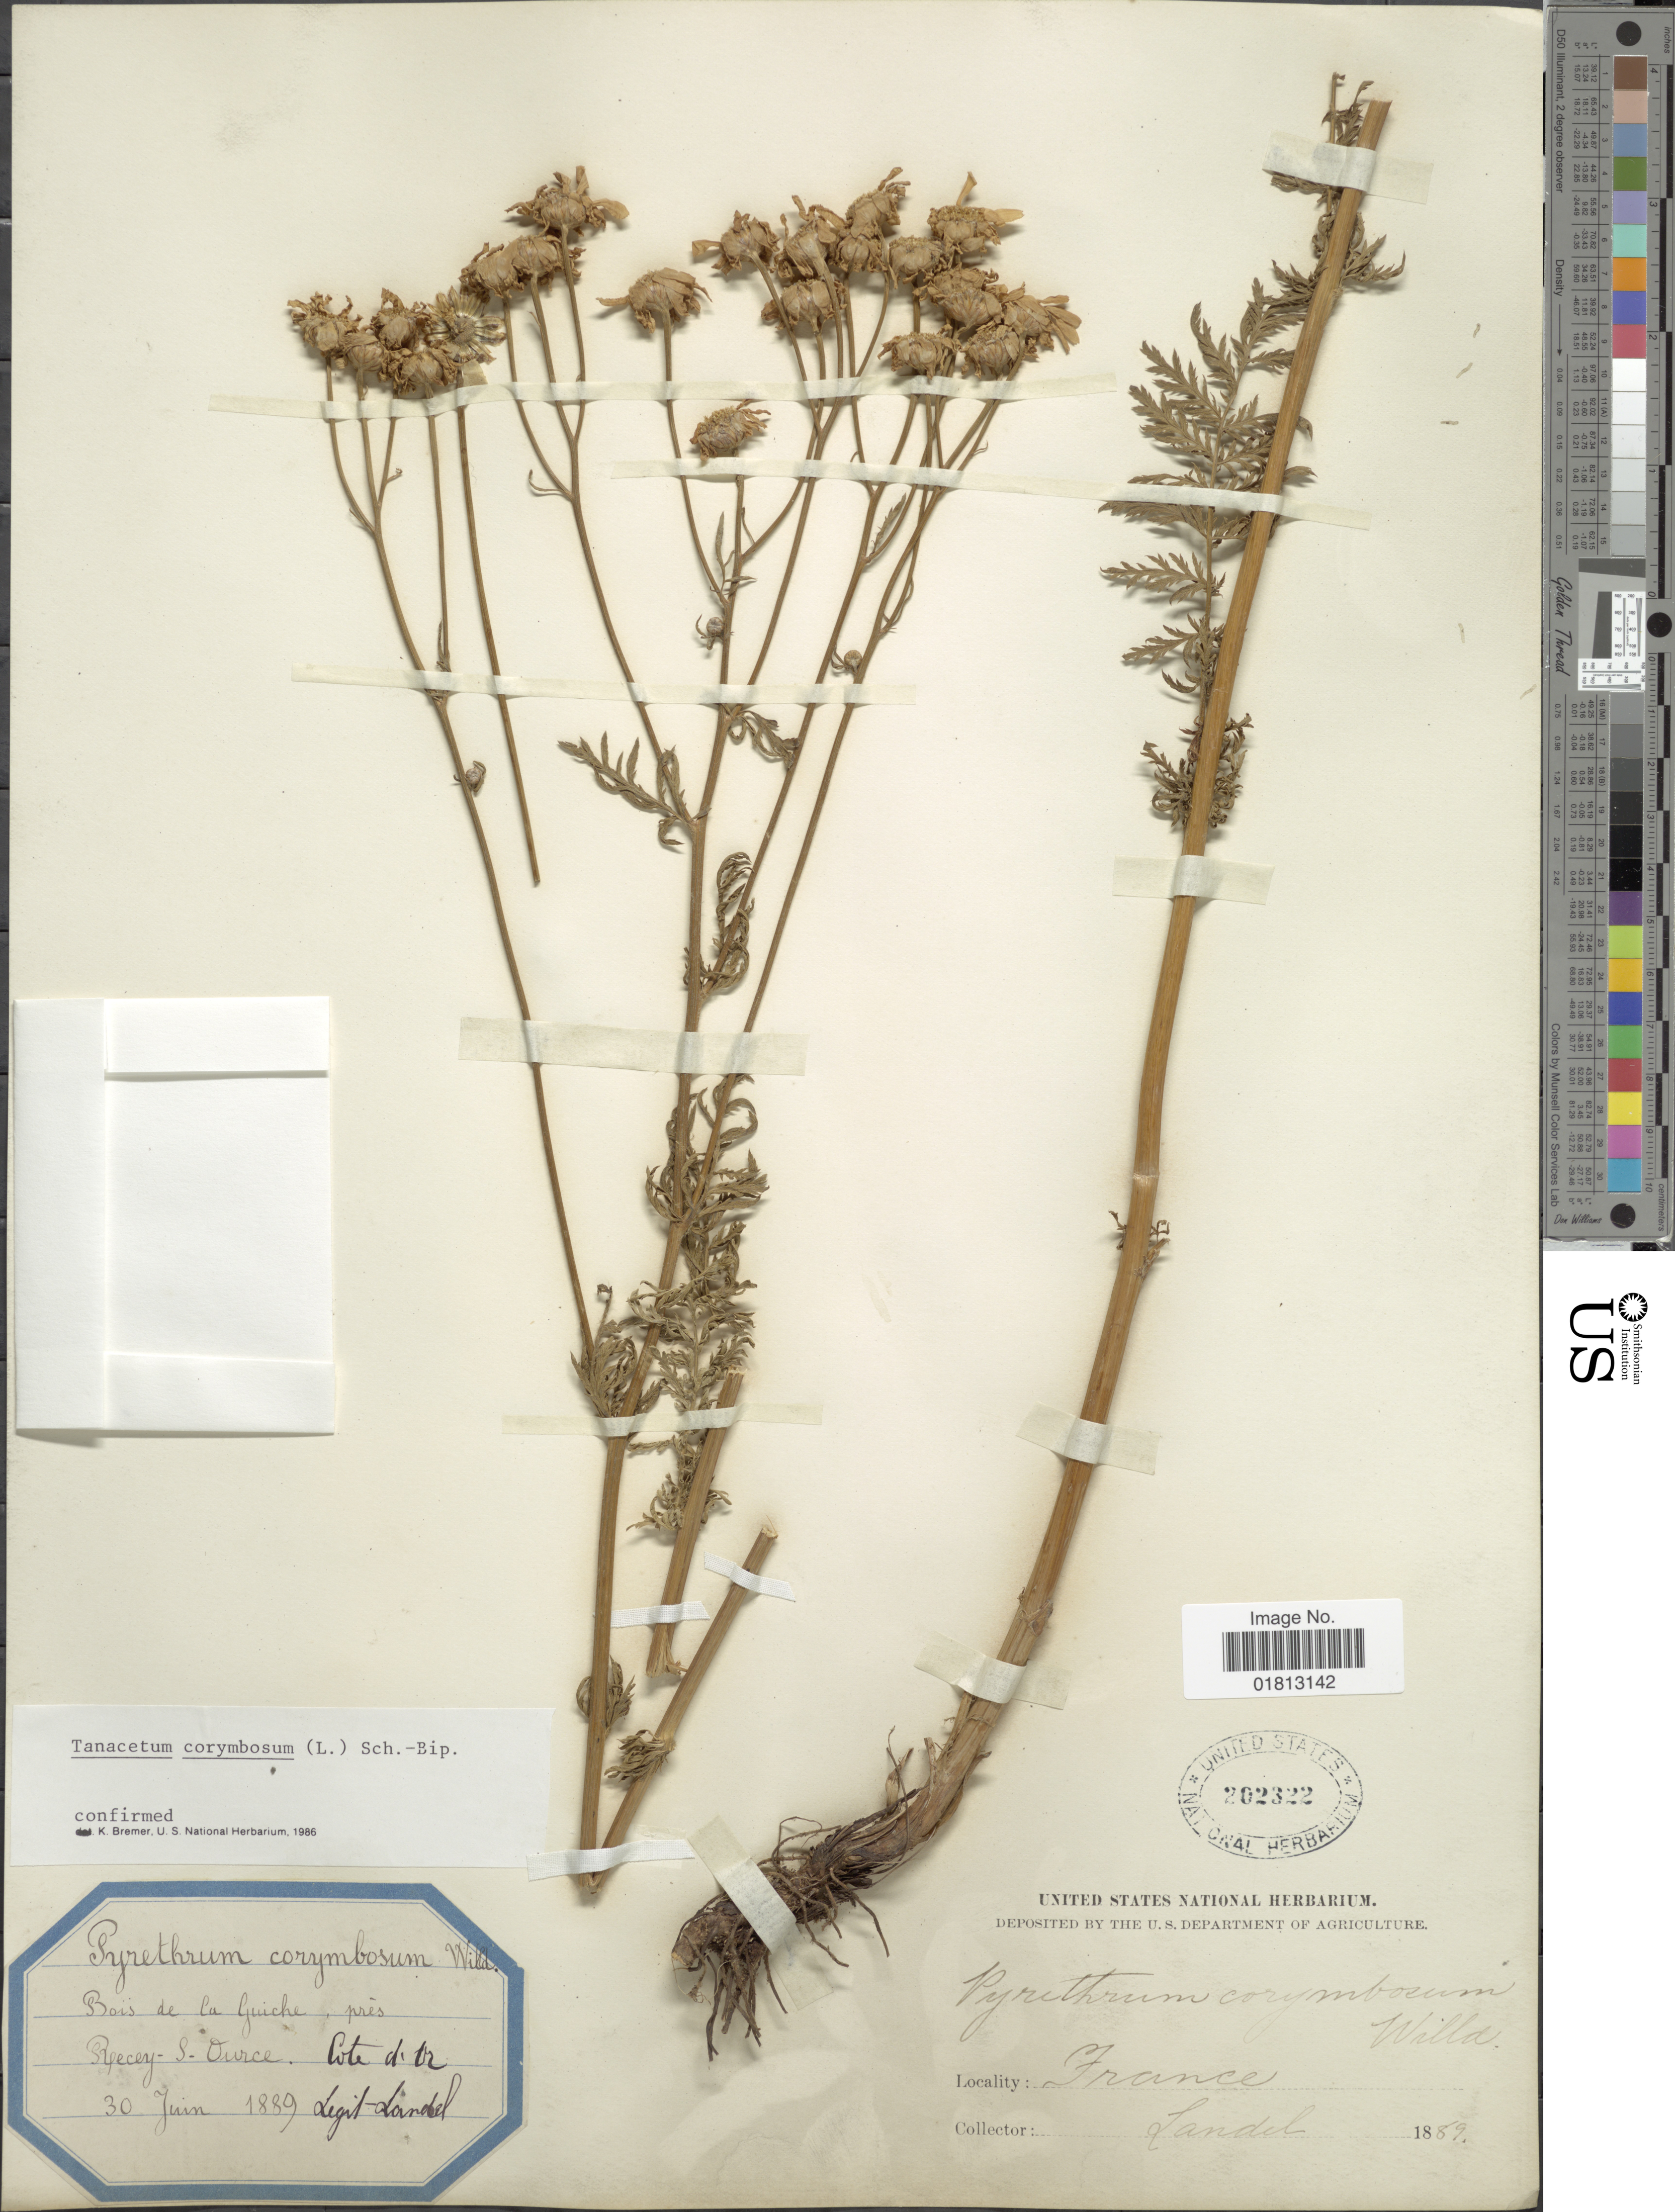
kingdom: Plantae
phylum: Tracheophyta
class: Magnoliopsida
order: Asterales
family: Asteraceae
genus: Tanacetum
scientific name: Tanacetum corymbosum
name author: (L.) Sch. Bip.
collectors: Landel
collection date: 1889-06-30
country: France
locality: Bois de la Guiche, pres Recey S. Ource, Cote d'or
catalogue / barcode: US 202322